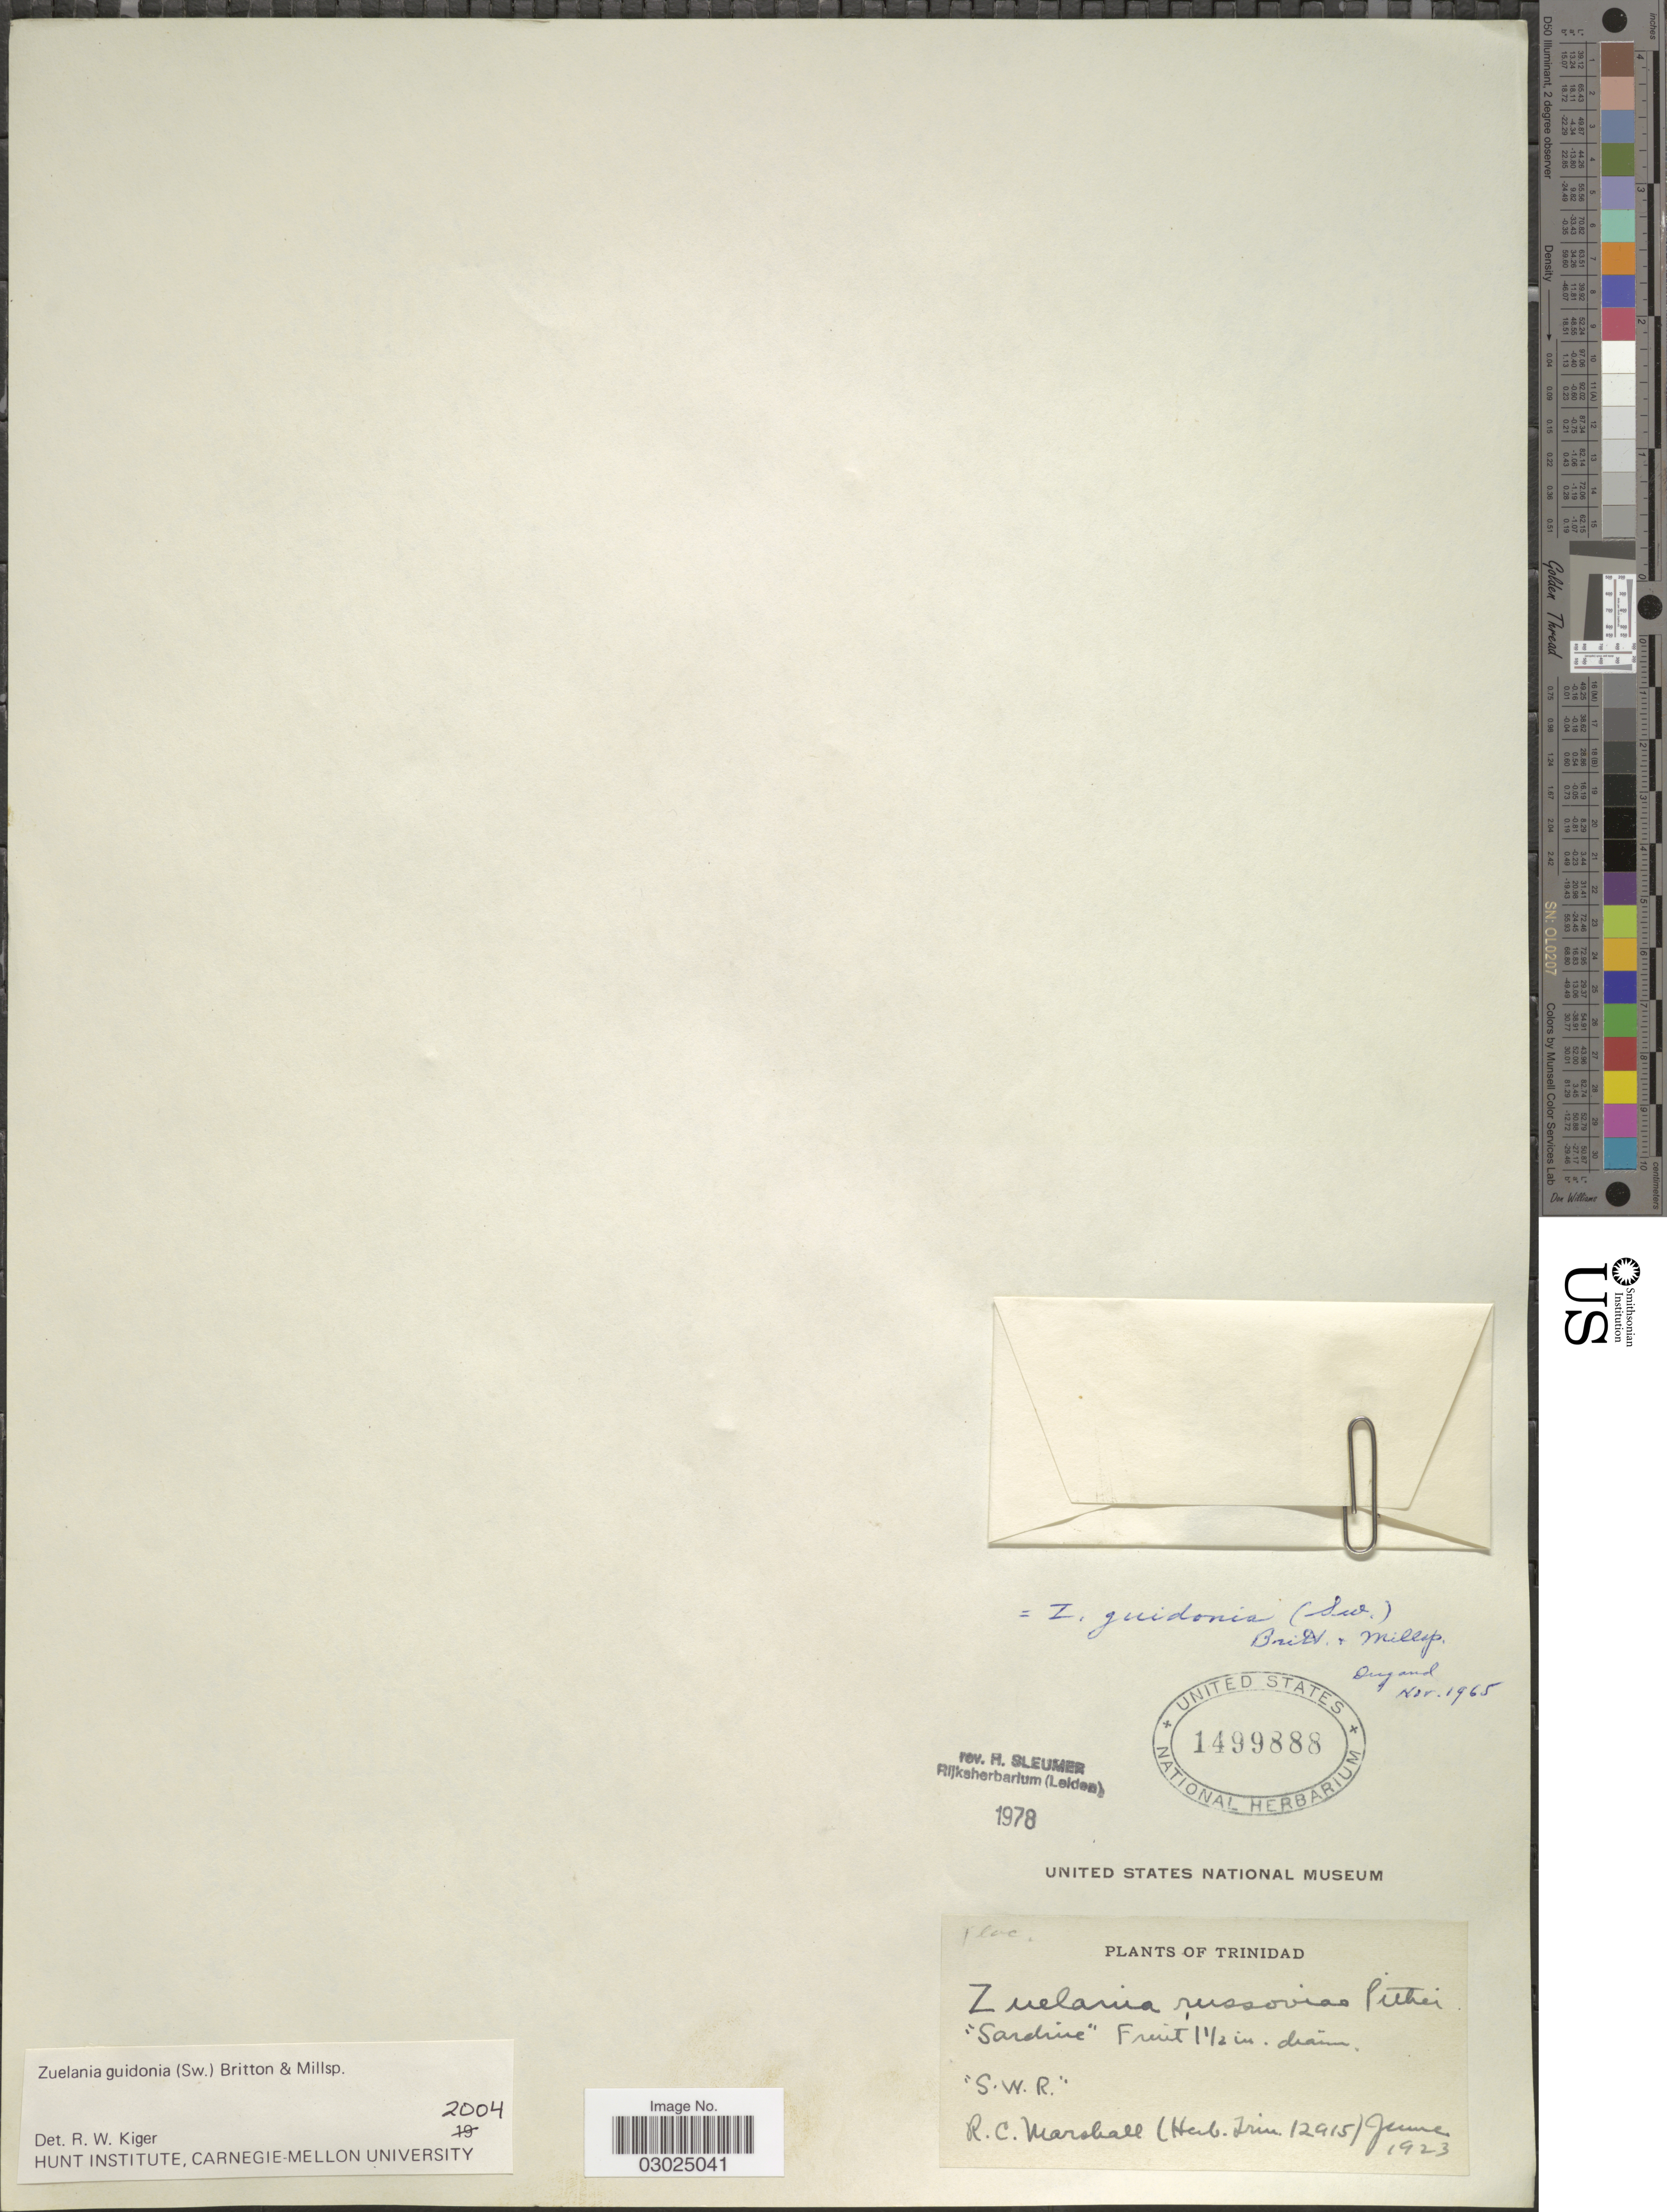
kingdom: Plantae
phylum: Tracheophyta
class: Magnoliopsida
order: Malpighiales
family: Salicaceae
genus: Casearia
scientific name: Casearia laetioides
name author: (A. Rich.) Warb.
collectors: R. Marshall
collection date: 1923-06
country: Trinidad and Tobago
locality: Trinidad.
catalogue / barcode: US 1499888